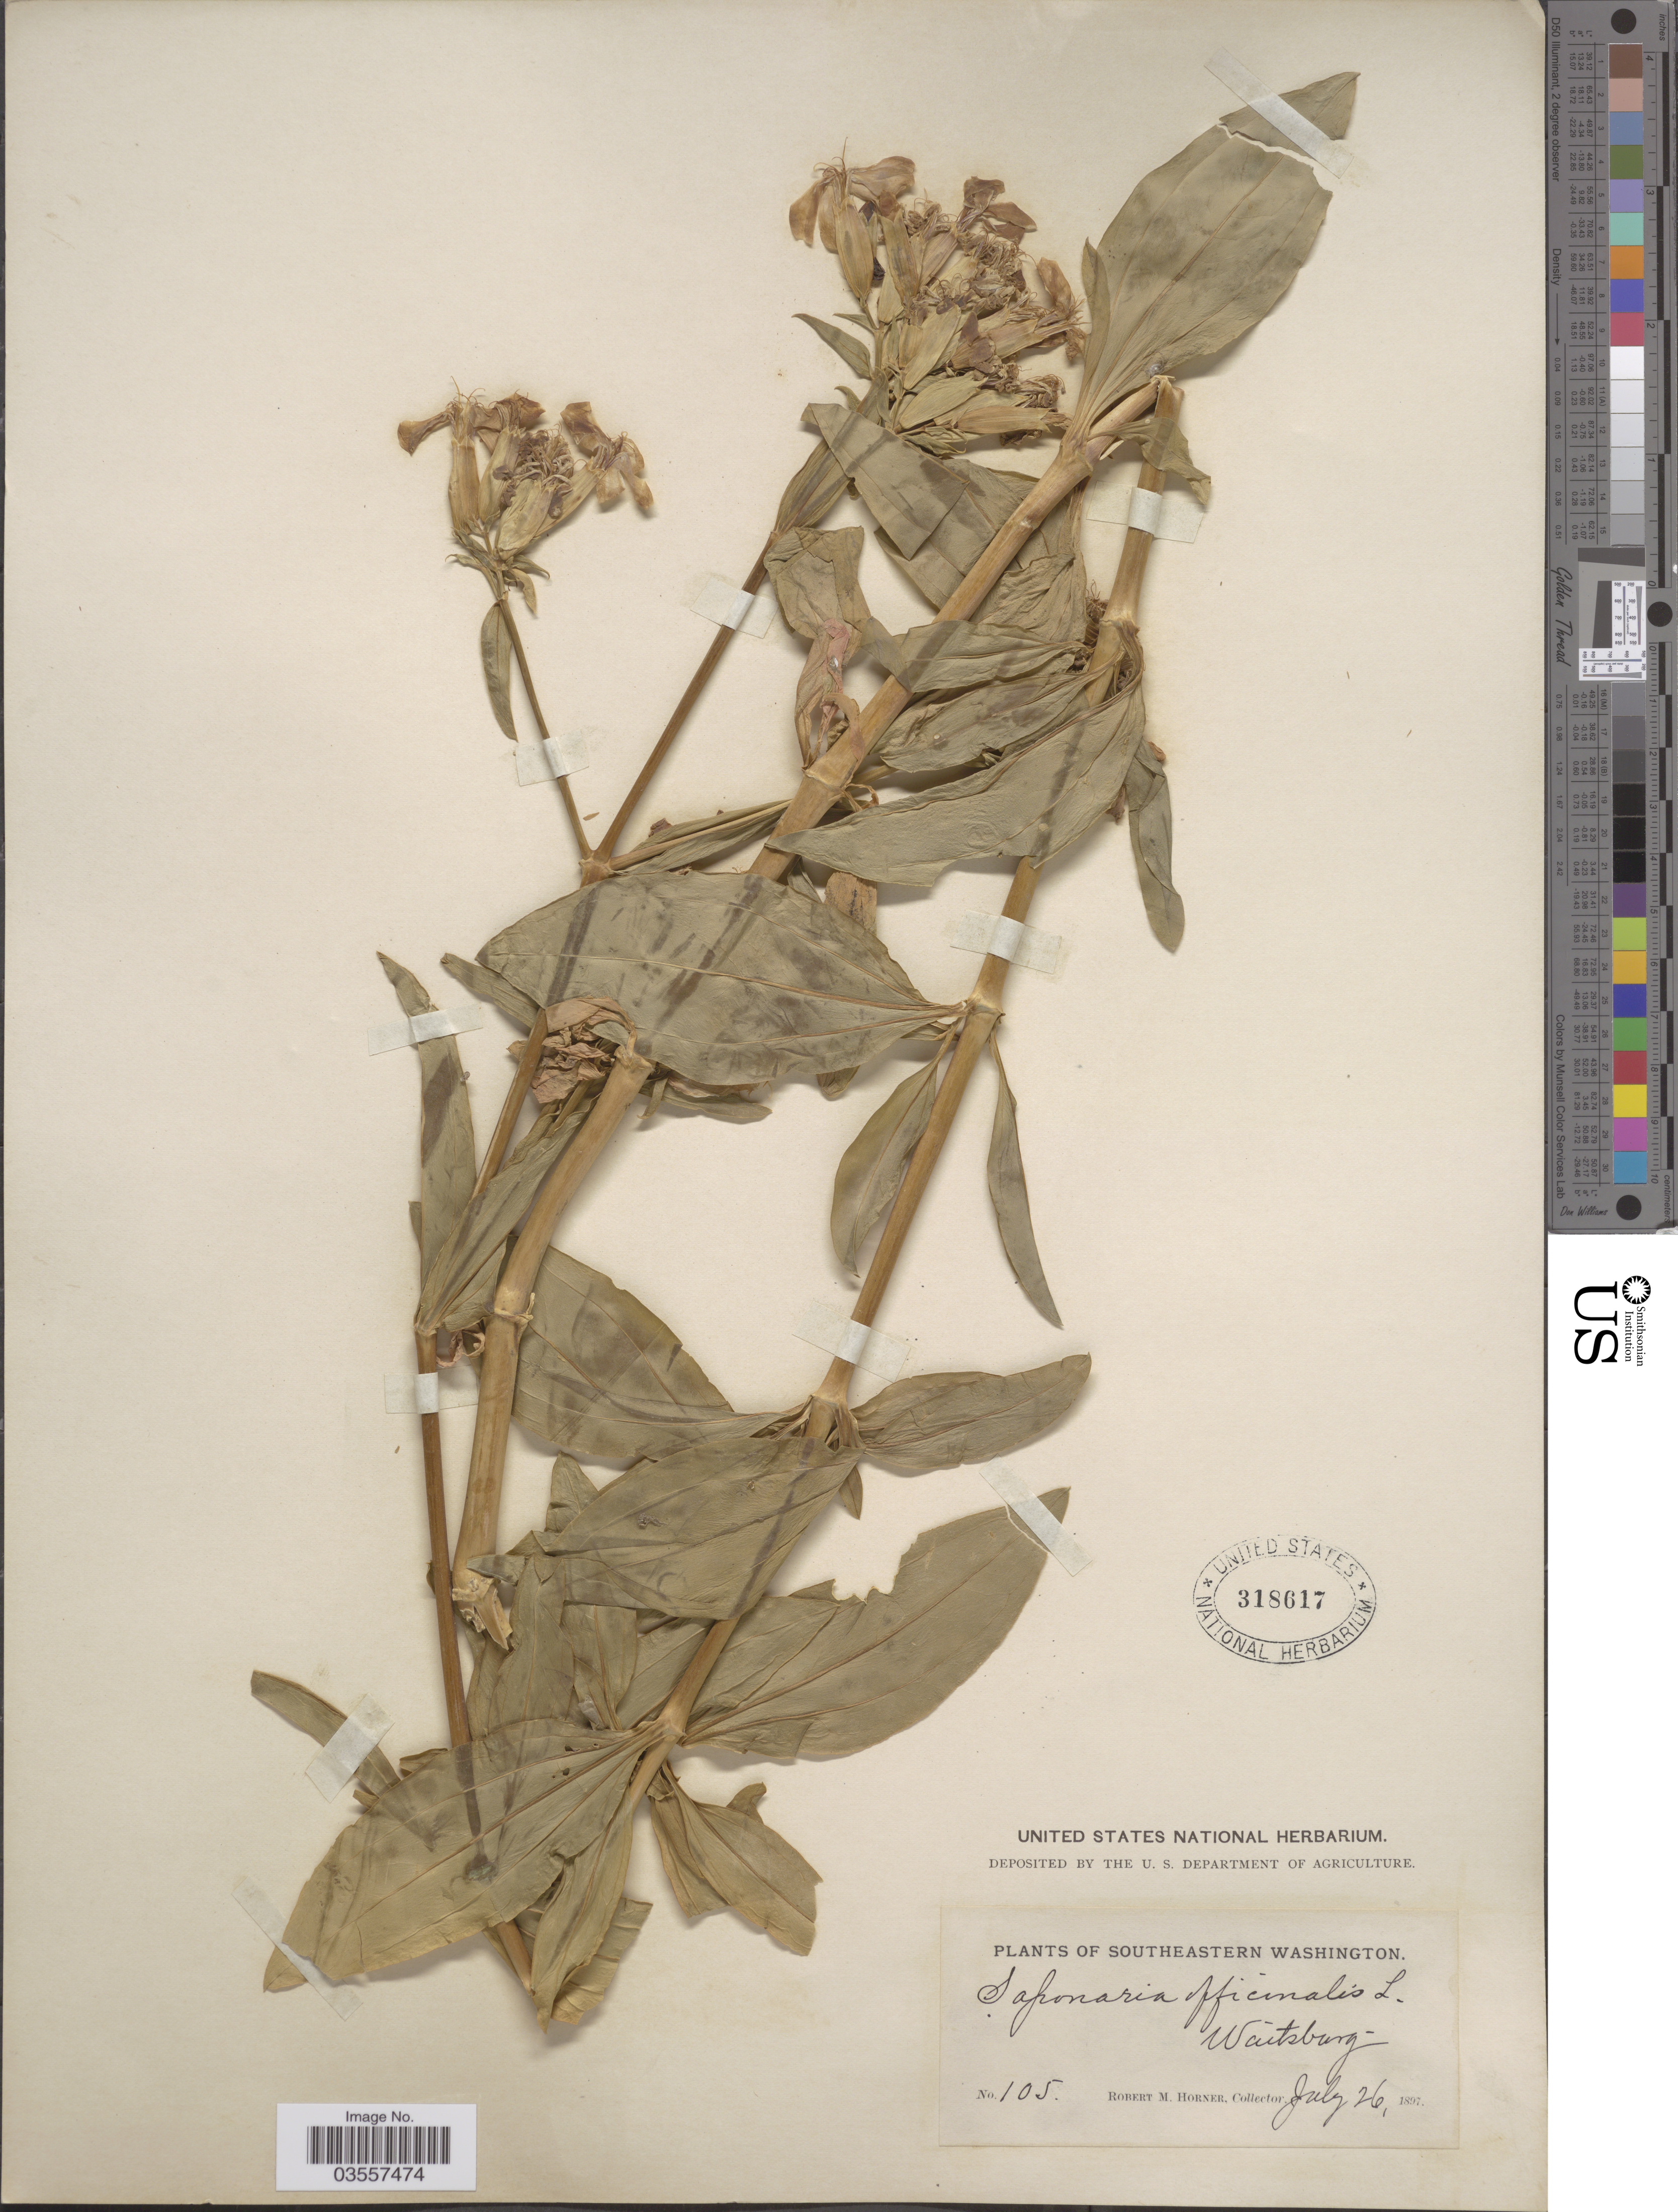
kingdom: Plantae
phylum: Tracheophyta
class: Magnoliopsida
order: Caryophyllales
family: Caryophyllaceae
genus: Saponaria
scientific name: Saponaria officinalis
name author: L.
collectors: R. Horner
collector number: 105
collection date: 1897-07-26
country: United States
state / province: Washington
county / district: Walla Walla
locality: Southeastern Washington. Waitsburg.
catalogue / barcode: US 318617